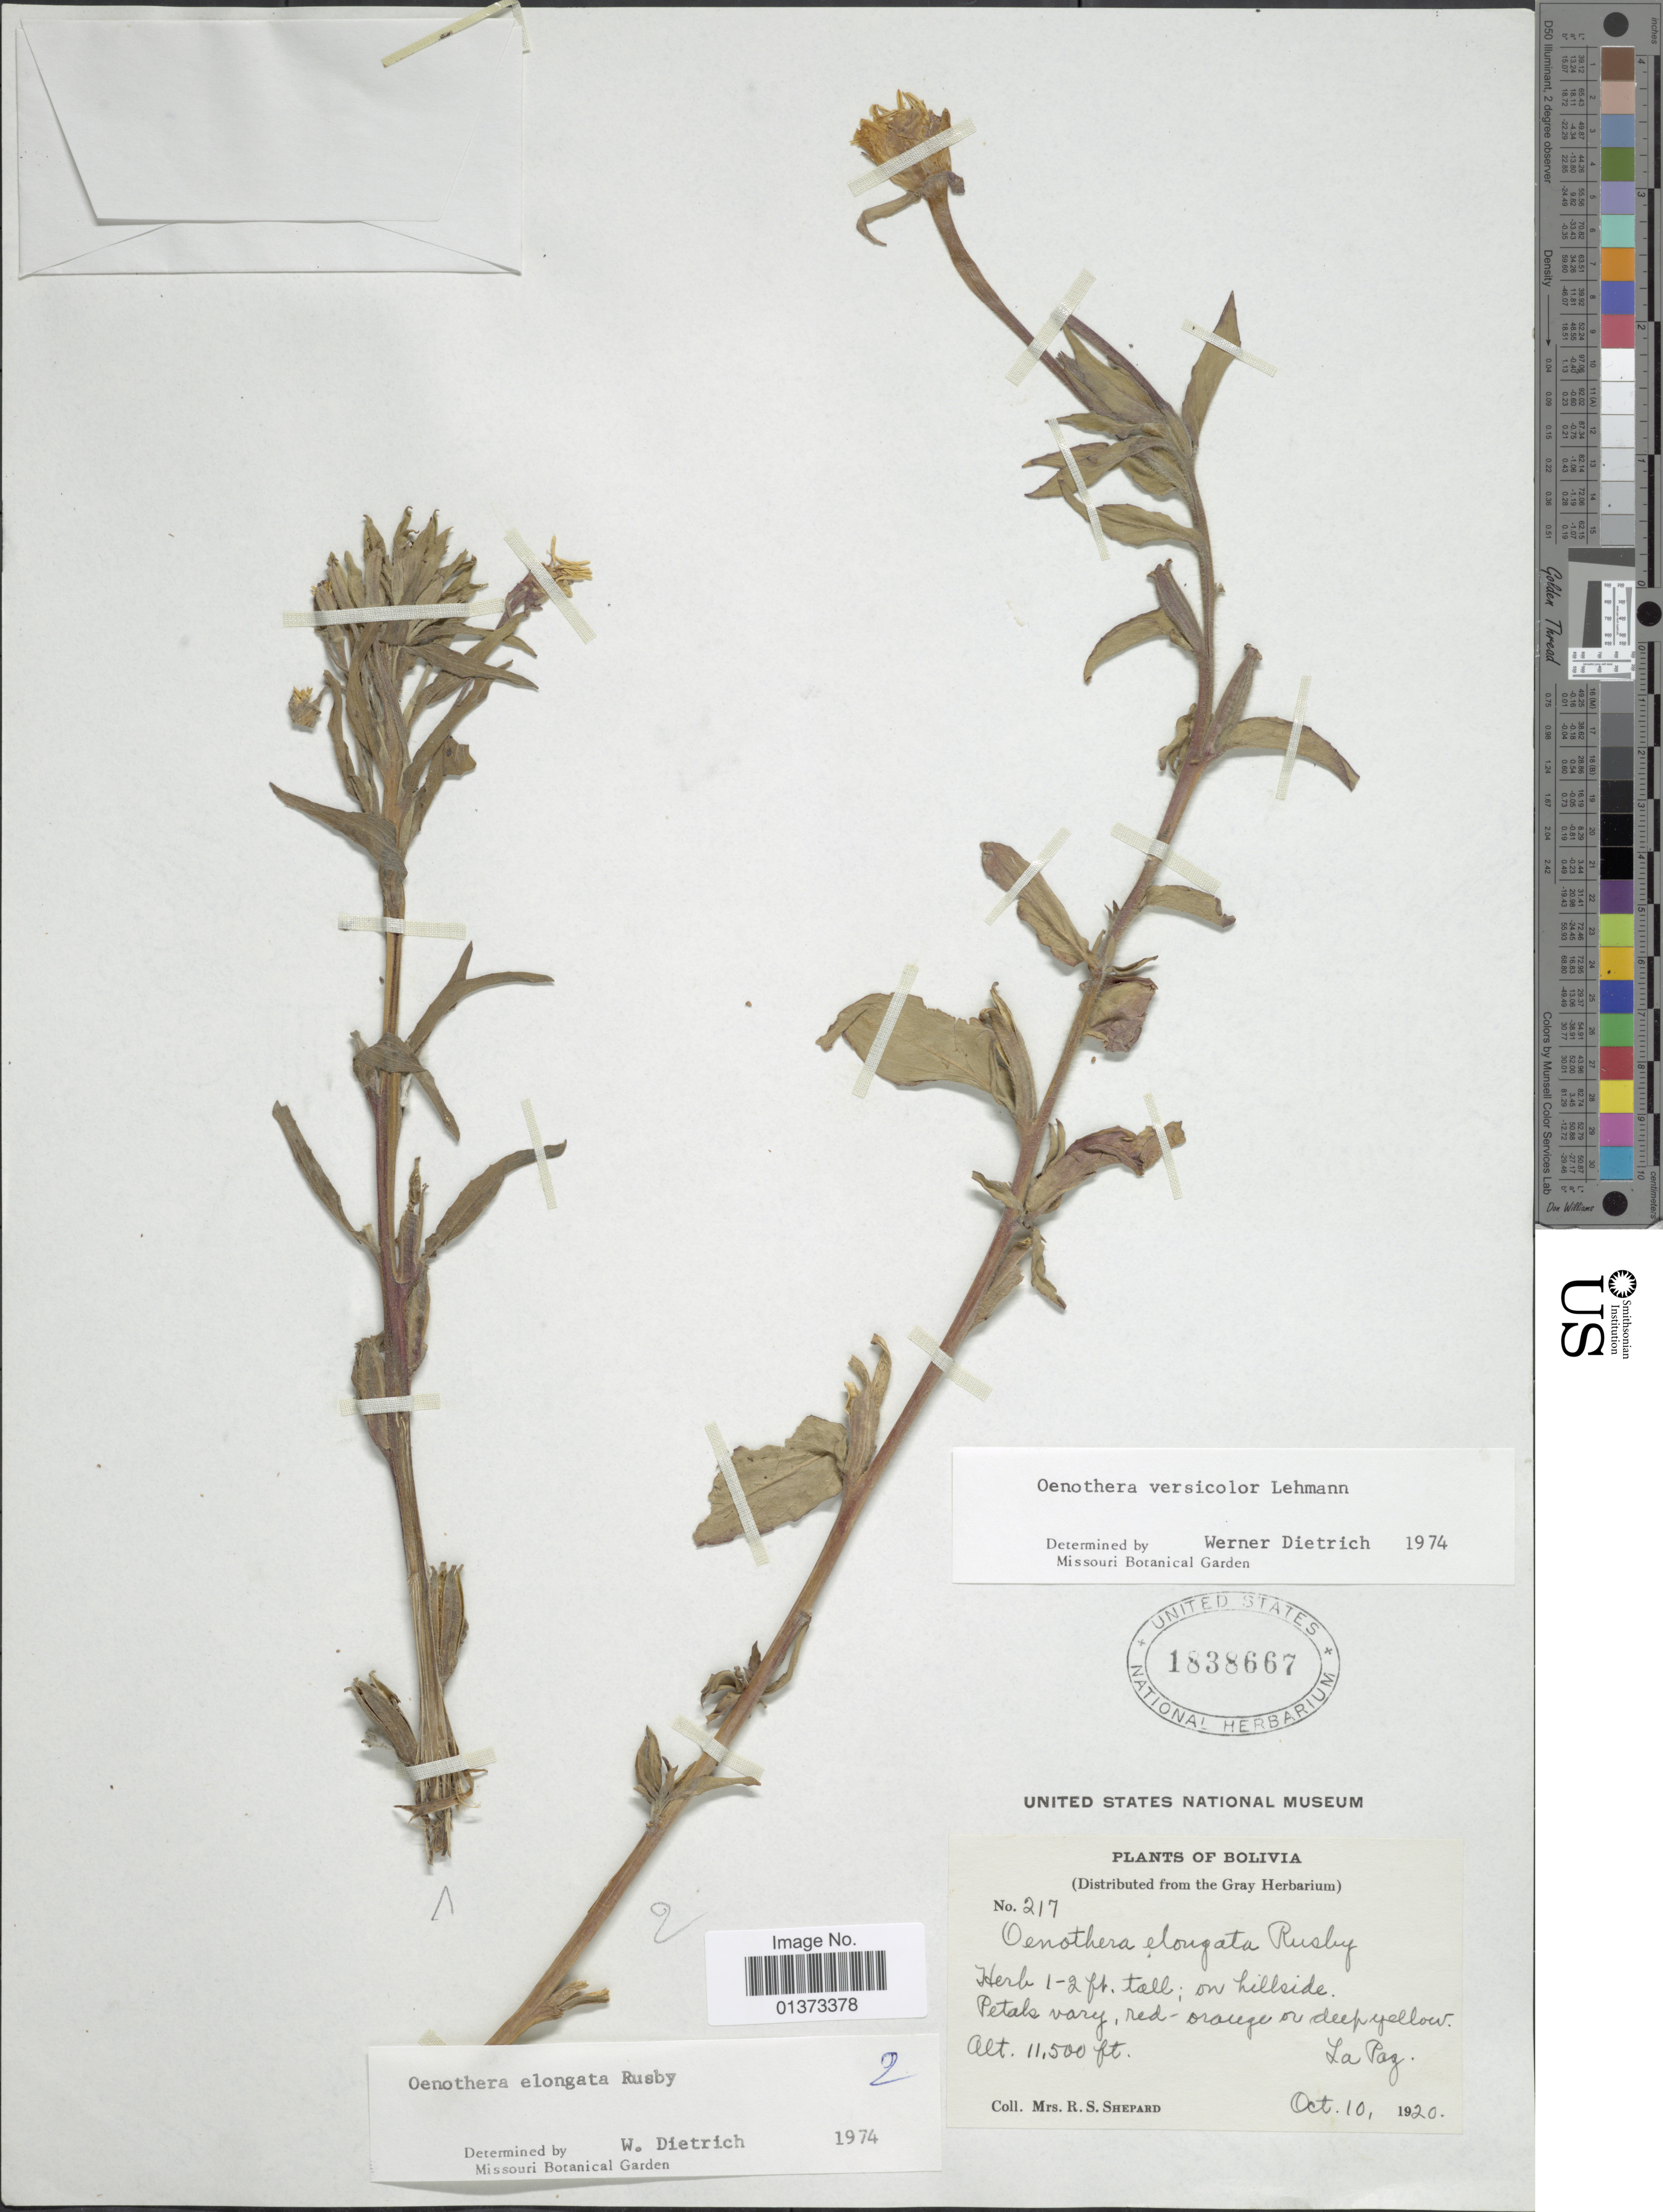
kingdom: Plantae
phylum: Tracheophyta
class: Magnoliopsida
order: Myrtales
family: Onagraceae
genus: Oenothera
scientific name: Oenothera elongata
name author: Rusby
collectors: R. Shepard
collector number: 217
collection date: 1920-10-10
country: Bolivia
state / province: La Paz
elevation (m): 3505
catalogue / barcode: US 1838667